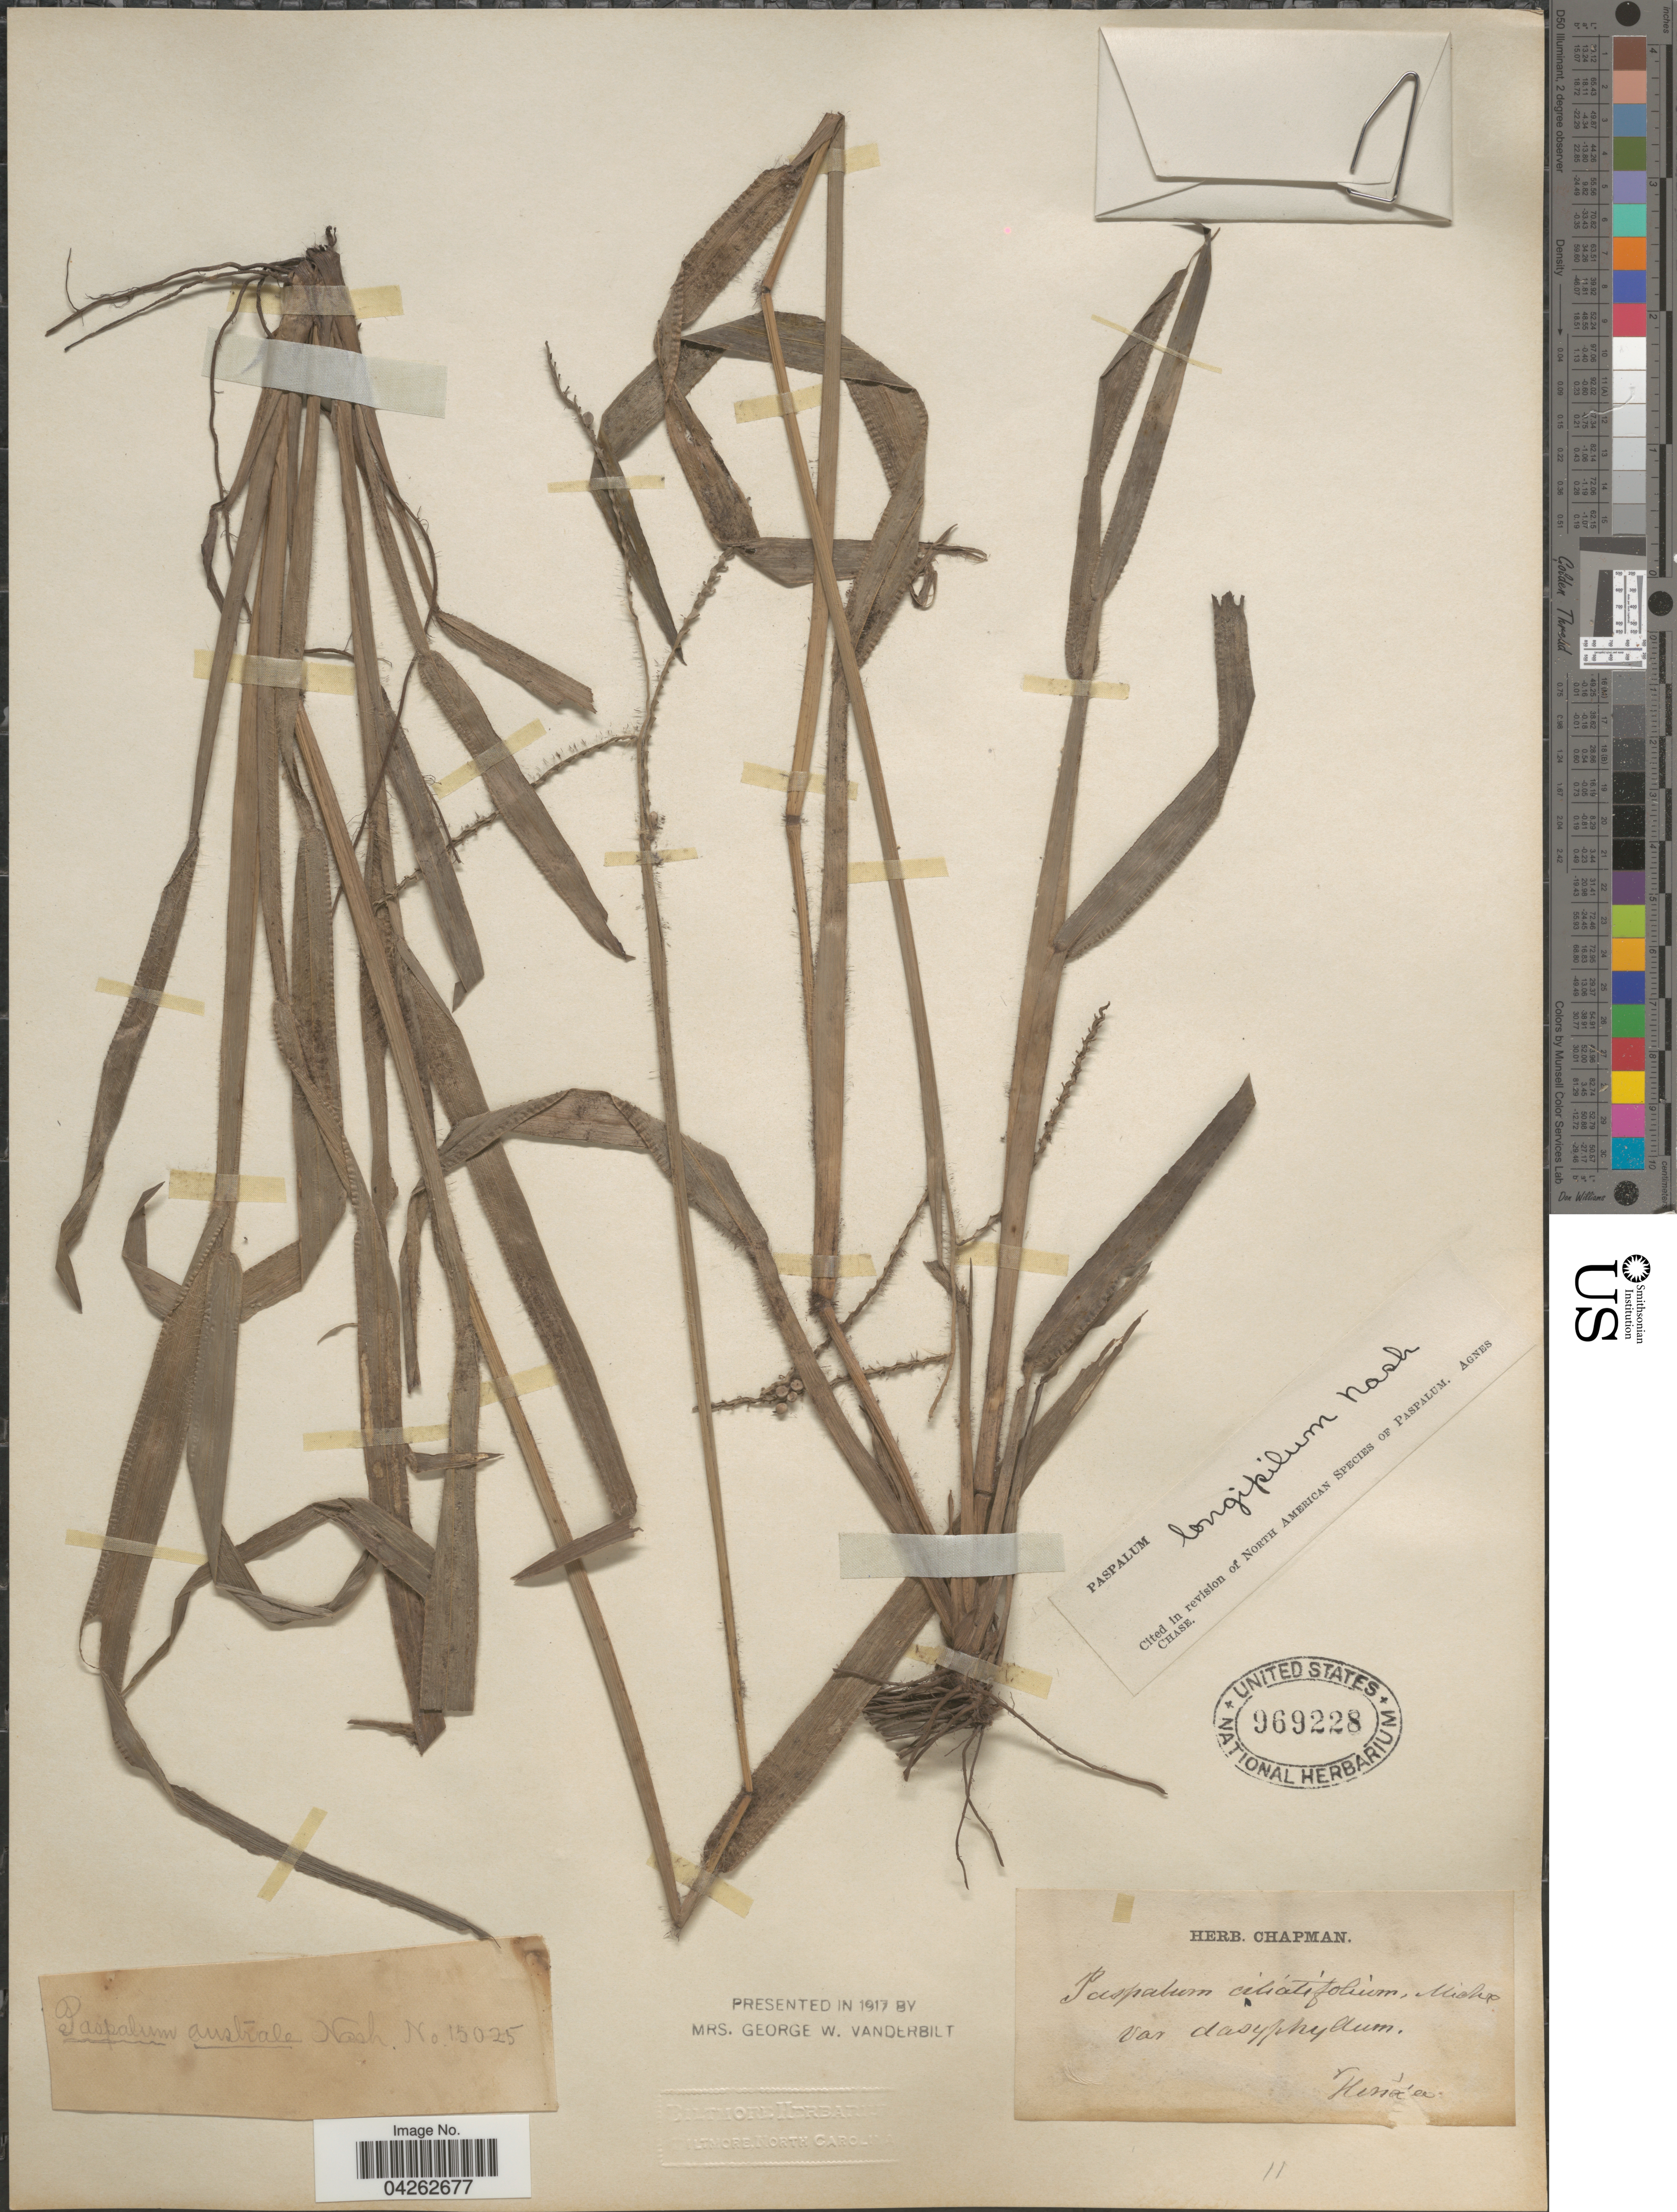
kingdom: Plantae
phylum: Tracheophyta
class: Liliopsida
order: Poales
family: Poaceae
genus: Paspalum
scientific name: Paspalum longipilum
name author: Nash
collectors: ex herb. Chapman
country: United States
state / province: Florida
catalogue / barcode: US 969228